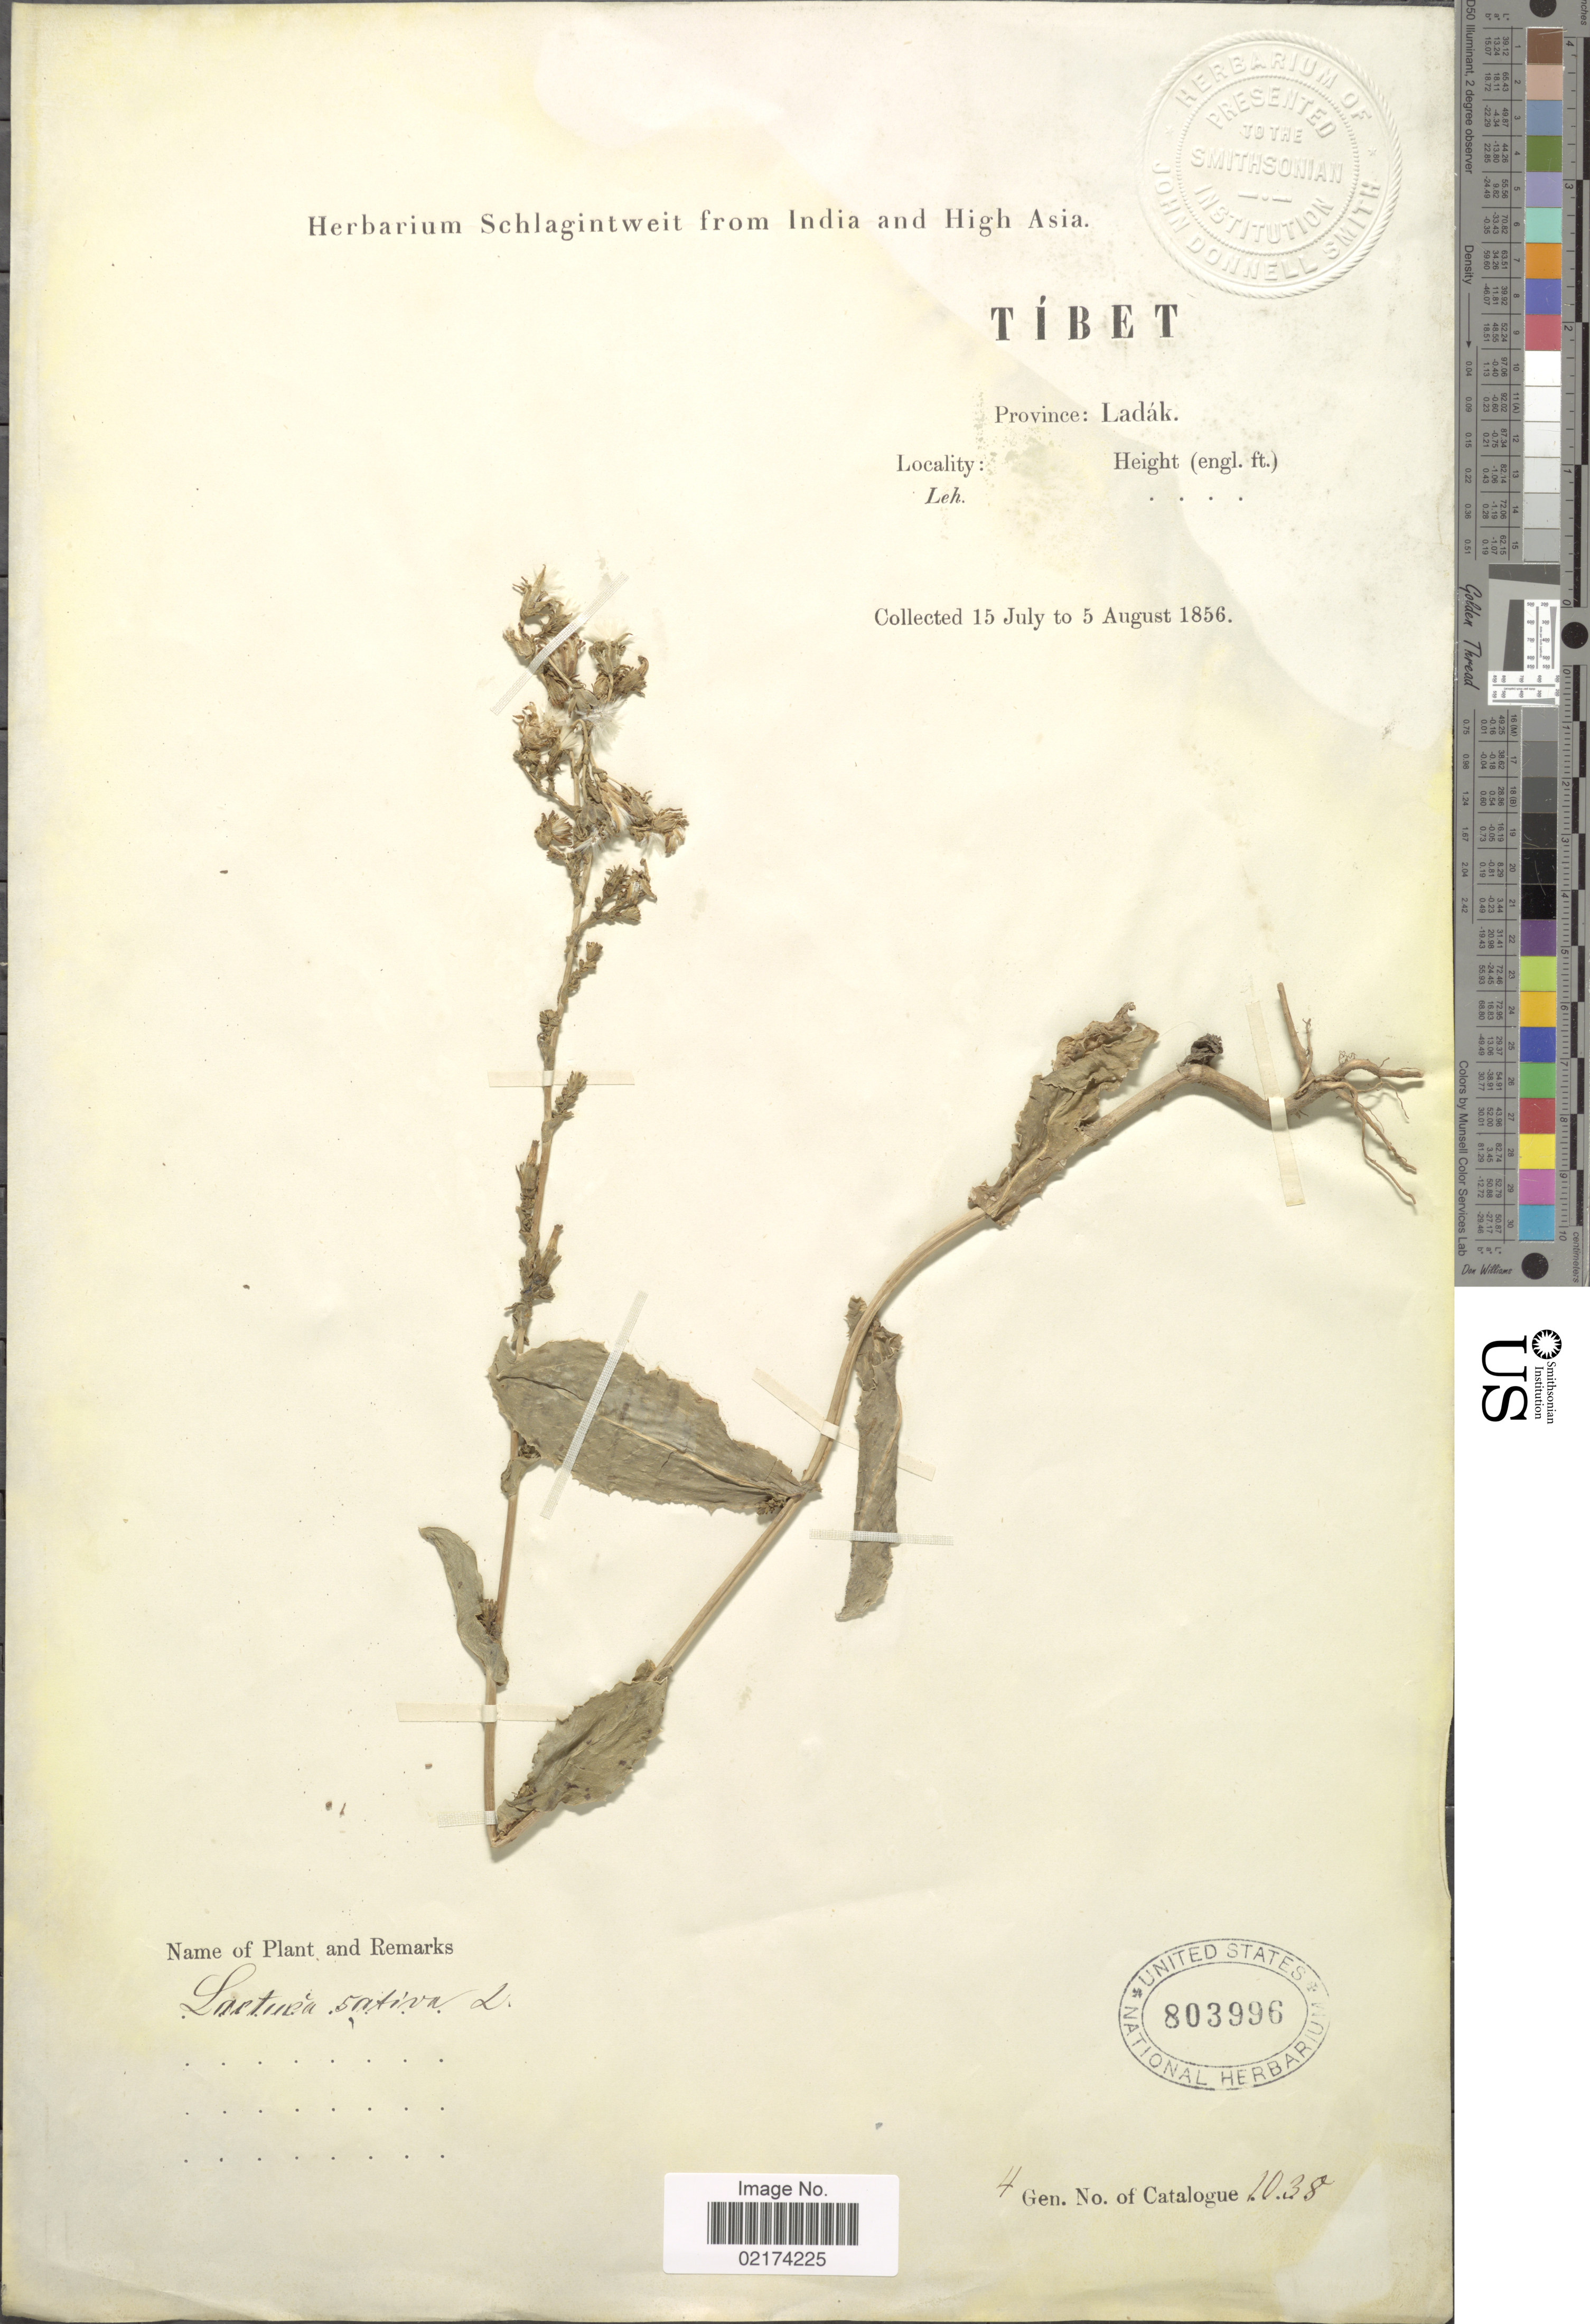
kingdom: Plantae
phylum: Tracheophyta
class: Magnoliopsida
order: Asterales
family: Asteraceae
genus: Lactuca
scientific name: Lactuca sativa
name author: L.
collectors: ex herb. Schlagintweit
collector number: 1038?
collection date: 1856-07-15/1856-08-05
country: India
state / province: Ladakh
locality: Province Ladak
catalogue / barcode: US 803996